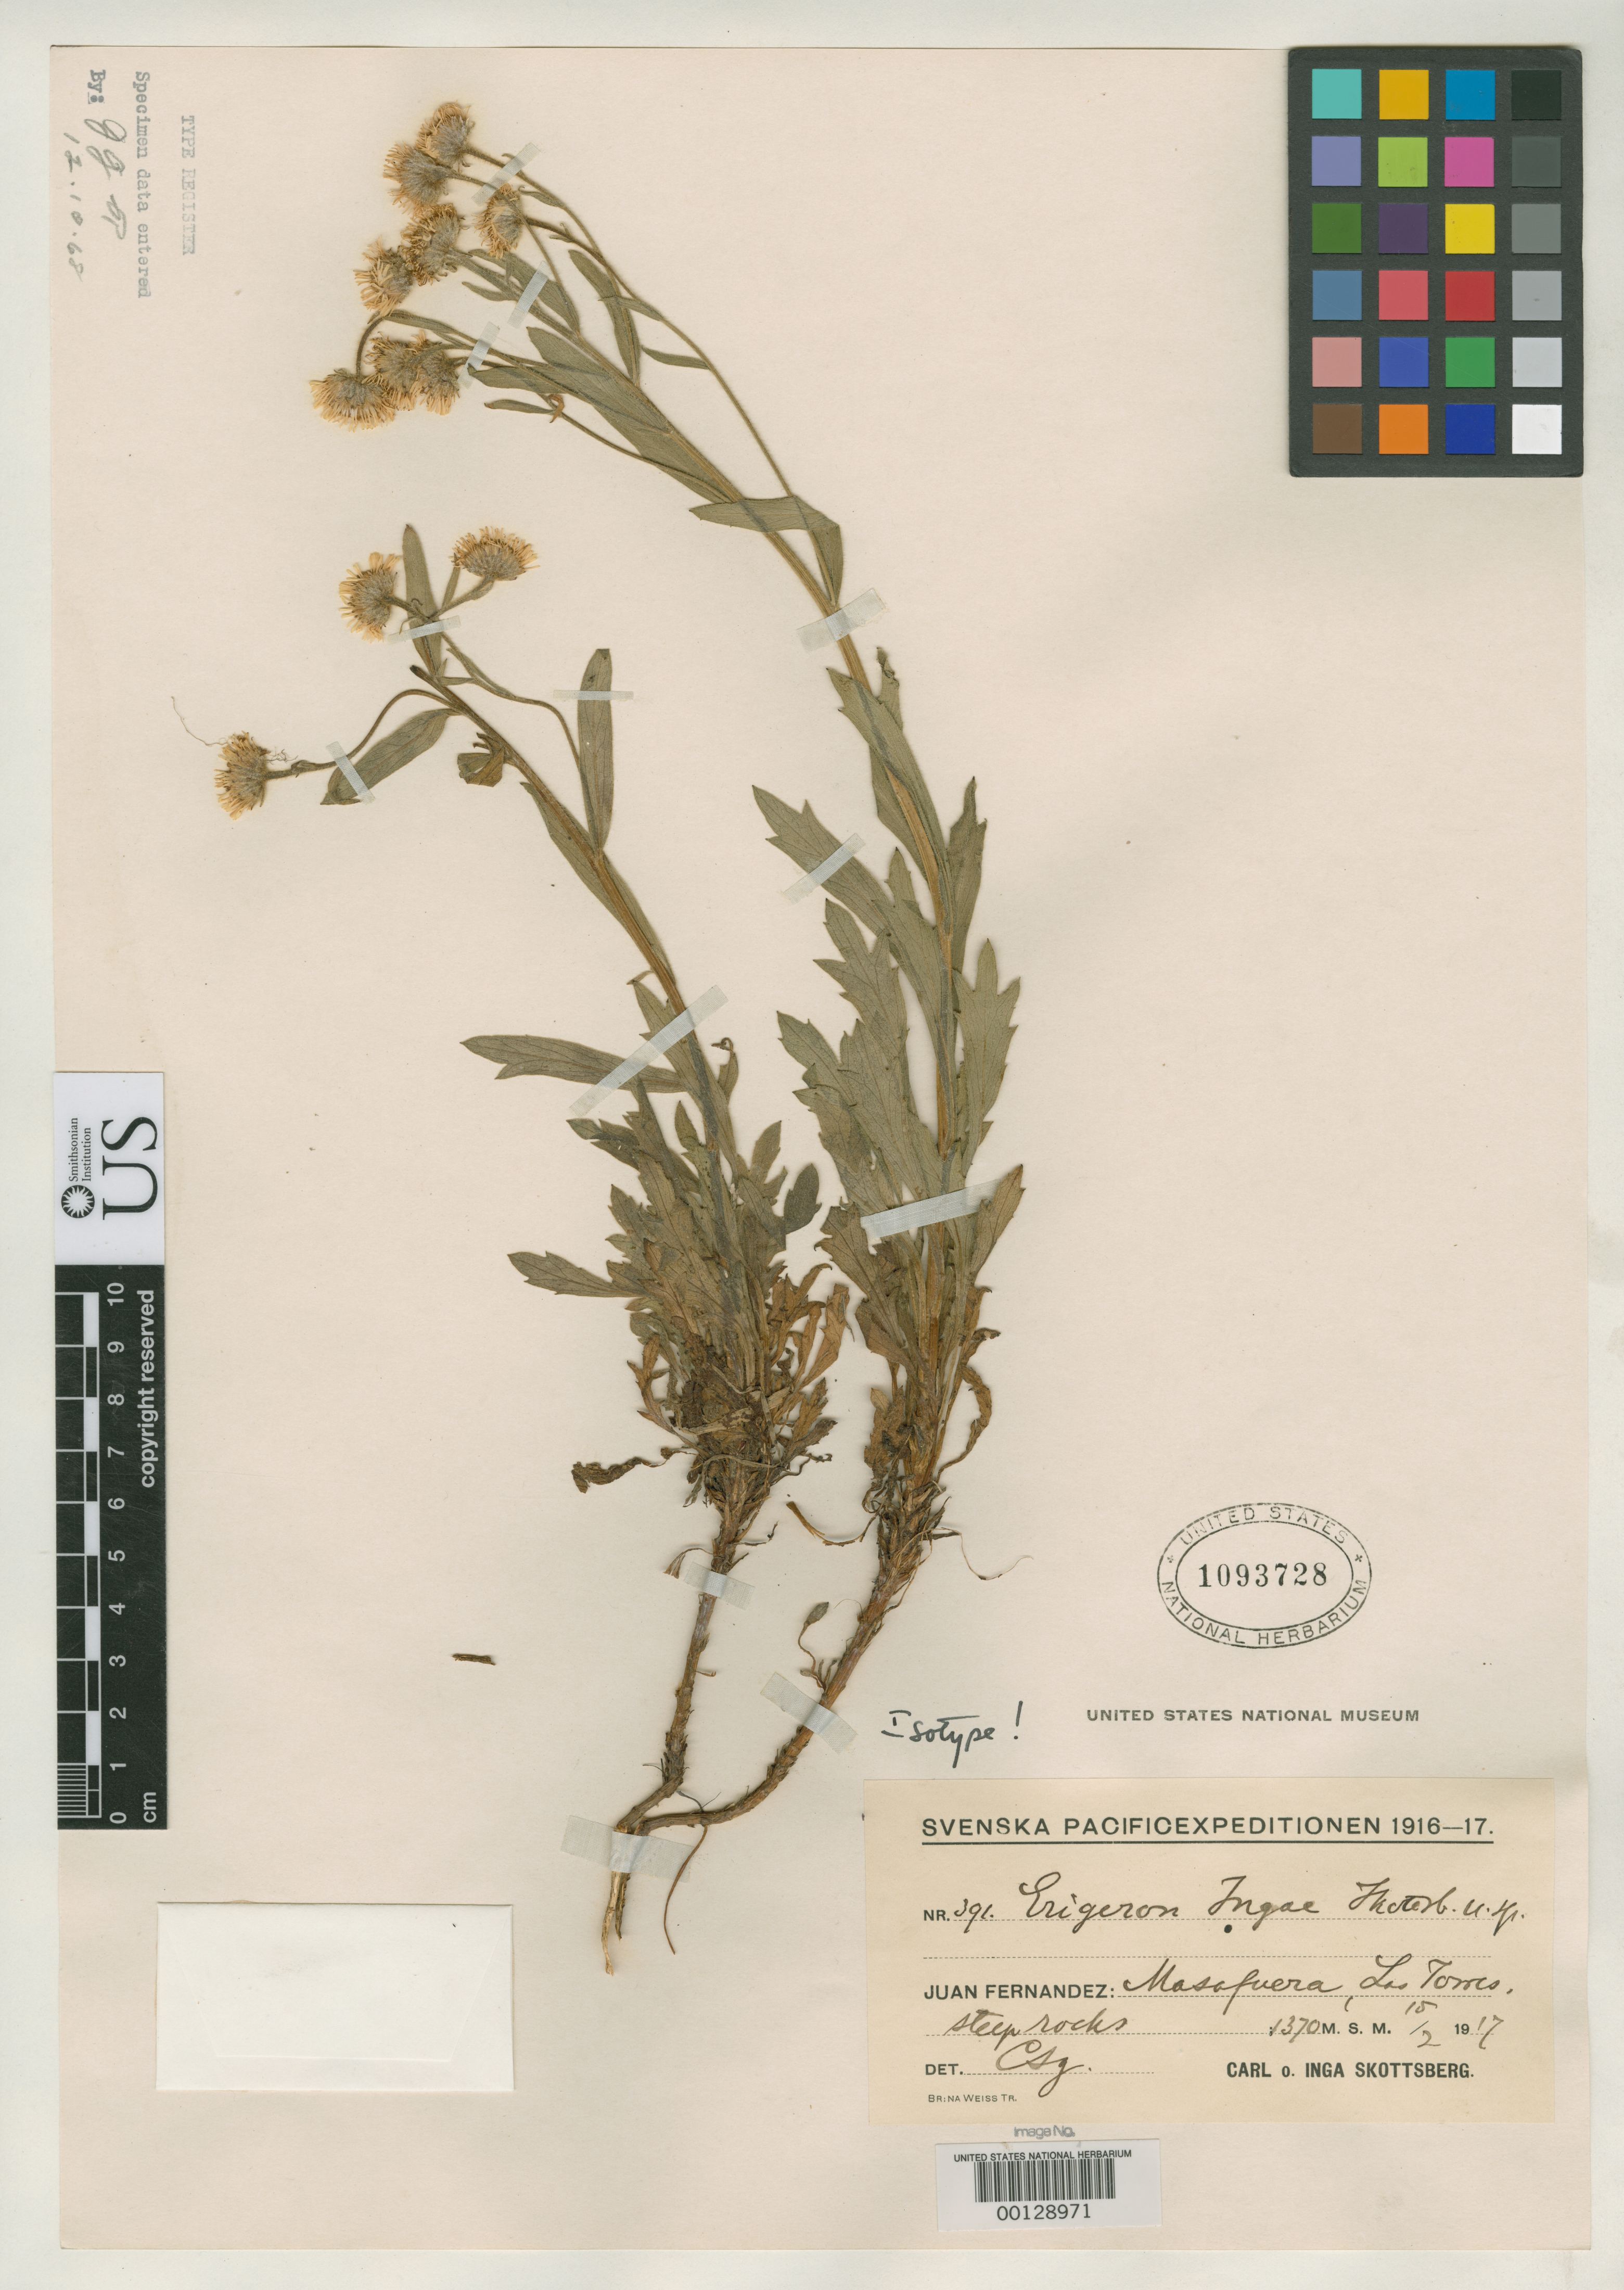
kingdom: Plantae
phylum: Tracheophyta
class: Magnoliopsida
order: Asterales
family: Asteraceae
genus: Erigeron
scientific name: Erigeron ingae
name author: Skottsb.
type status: Isotype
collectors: C. Skottsberg & I. Skottsberg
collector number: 391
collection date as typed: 15 Feb 1917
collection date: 1917-02-15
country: Chile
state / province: Valparaíso (V)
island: Isla Más Afuera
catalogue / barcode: US 1093728